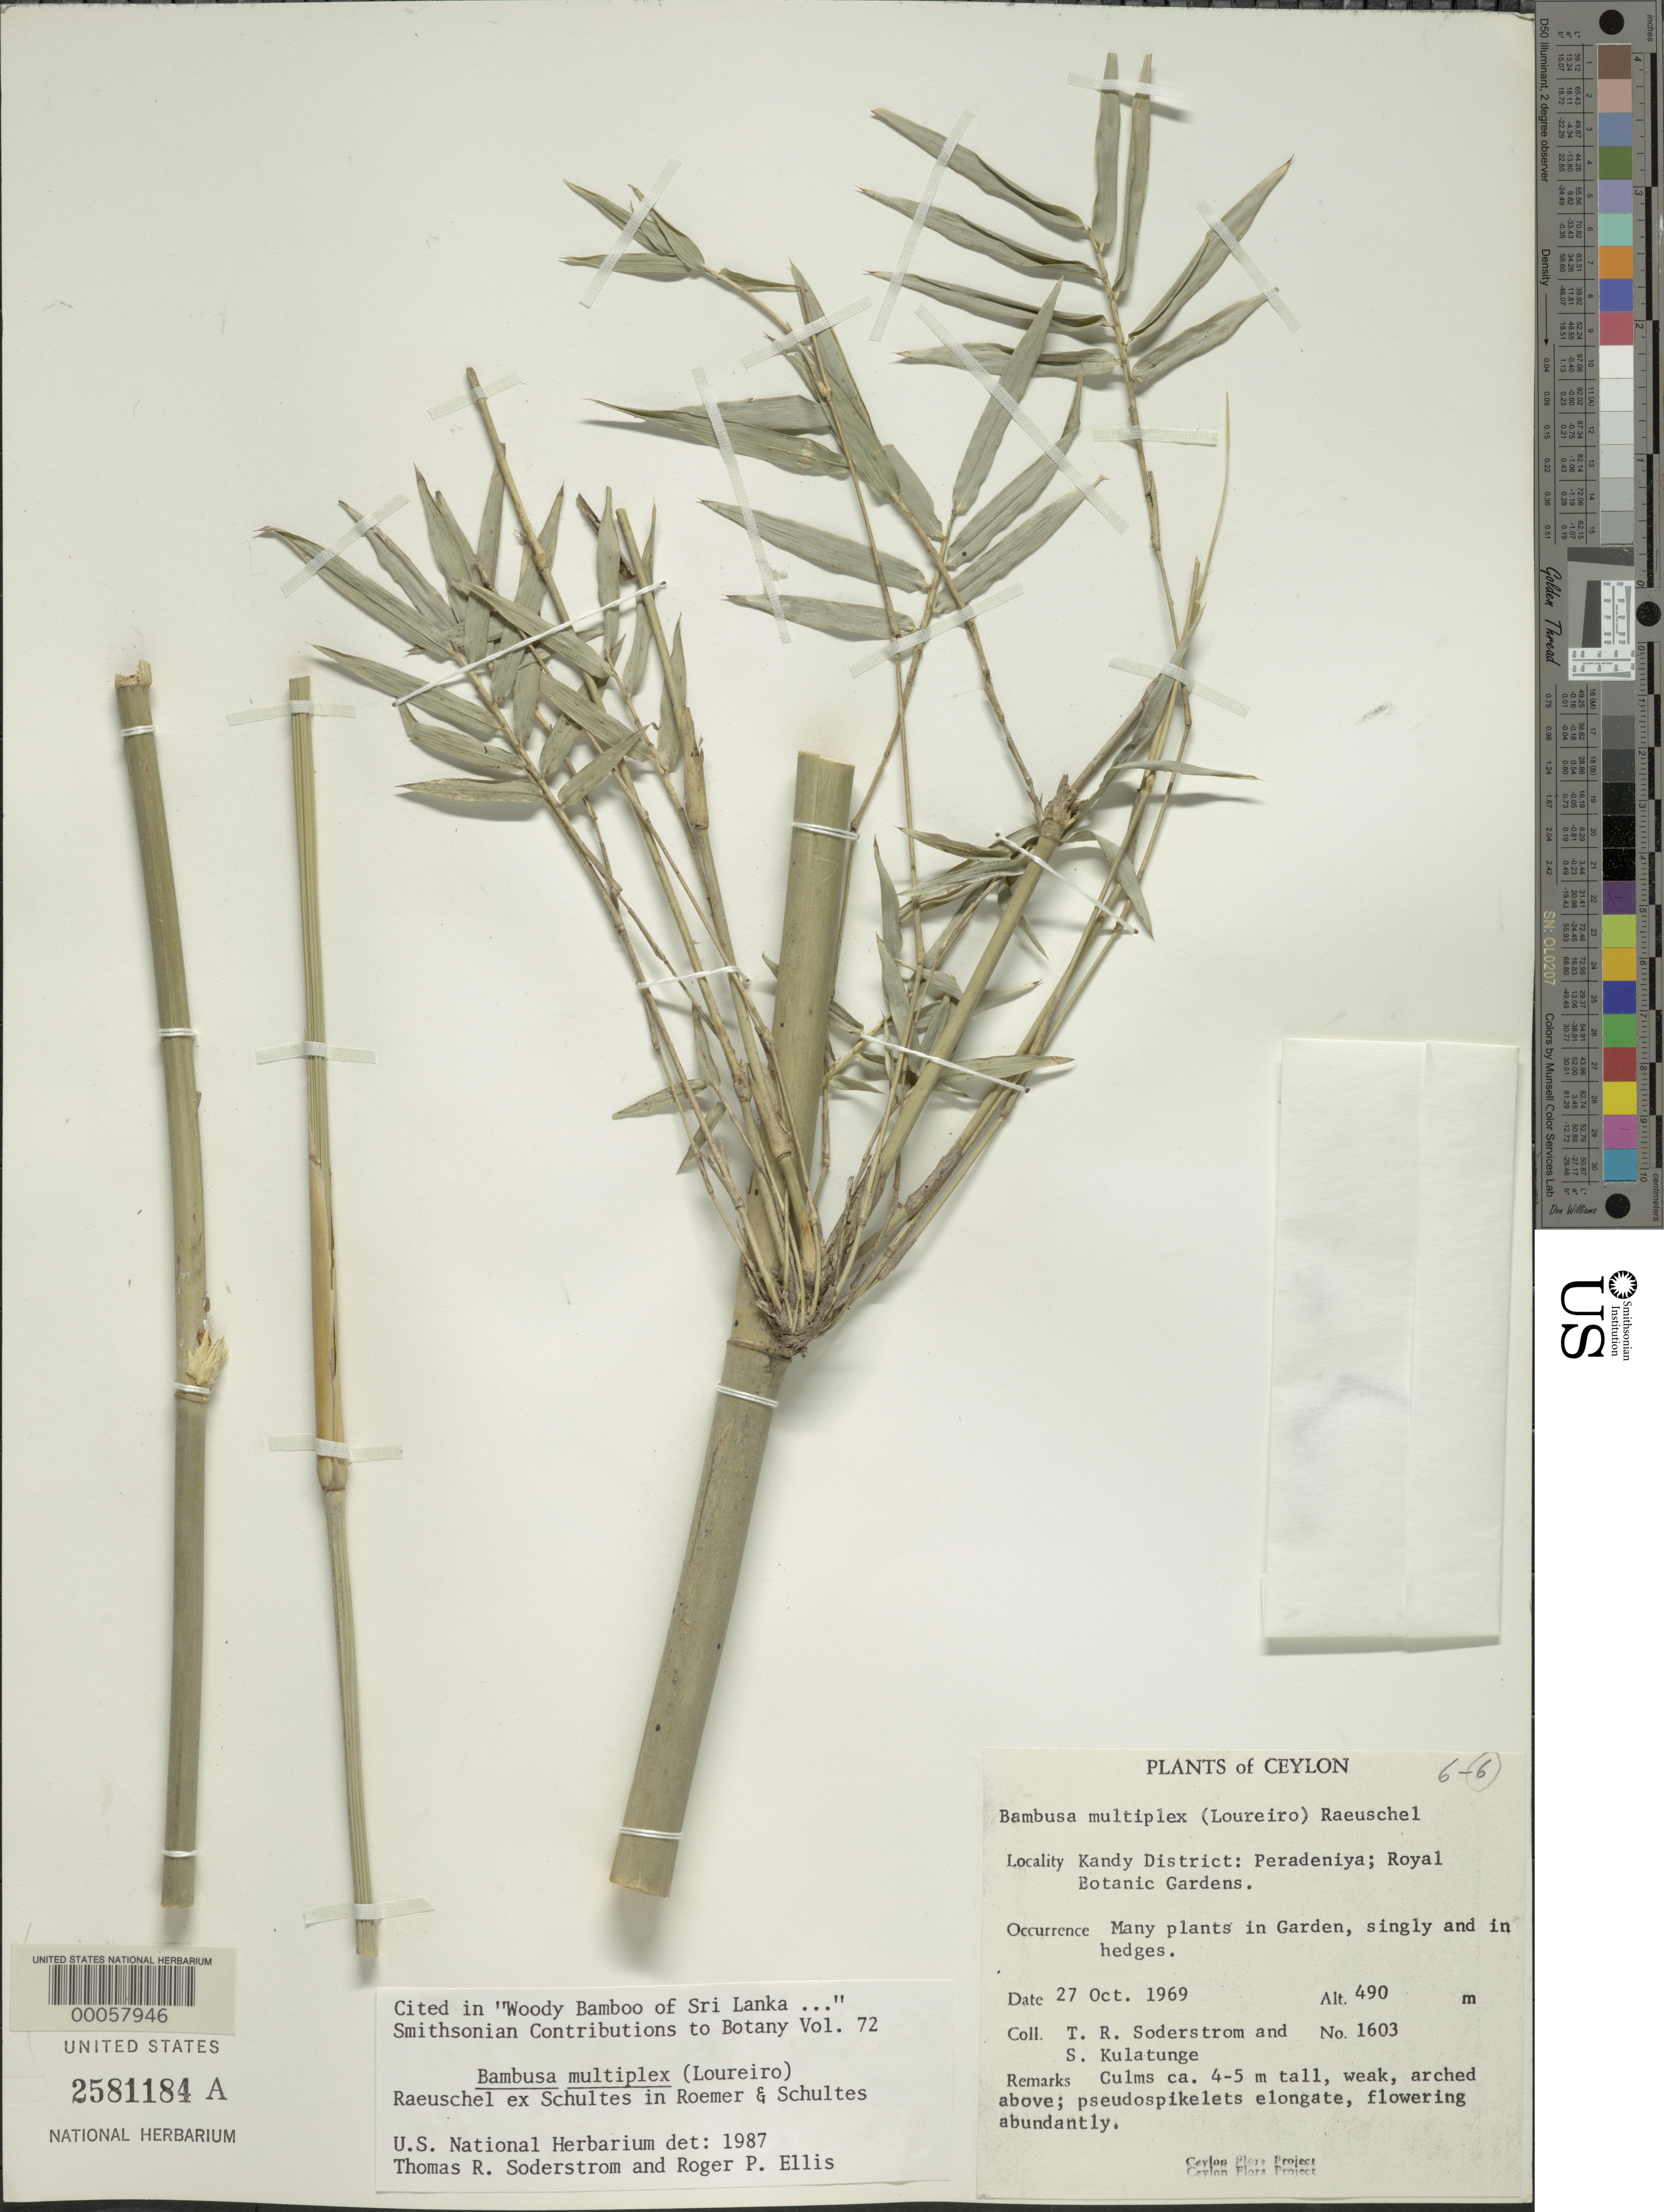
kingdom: Plantae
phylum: Tracheophyta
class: Liliopsida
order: Poales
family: Poaceae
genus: Bambusa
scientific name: Bambusa multiplex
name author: (Lour.) Raeusch. ex Schult. & Schult. f.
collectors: T. R. Soderstrom & S. Kulatunge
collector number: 1603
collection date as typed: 27 Oct 1969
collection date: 1969-10-27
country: Sri Lanka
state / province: Central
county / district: Kandy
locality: Peradeniya, Royal Botanic Gardens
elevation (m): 490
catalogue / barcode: US 2581184A